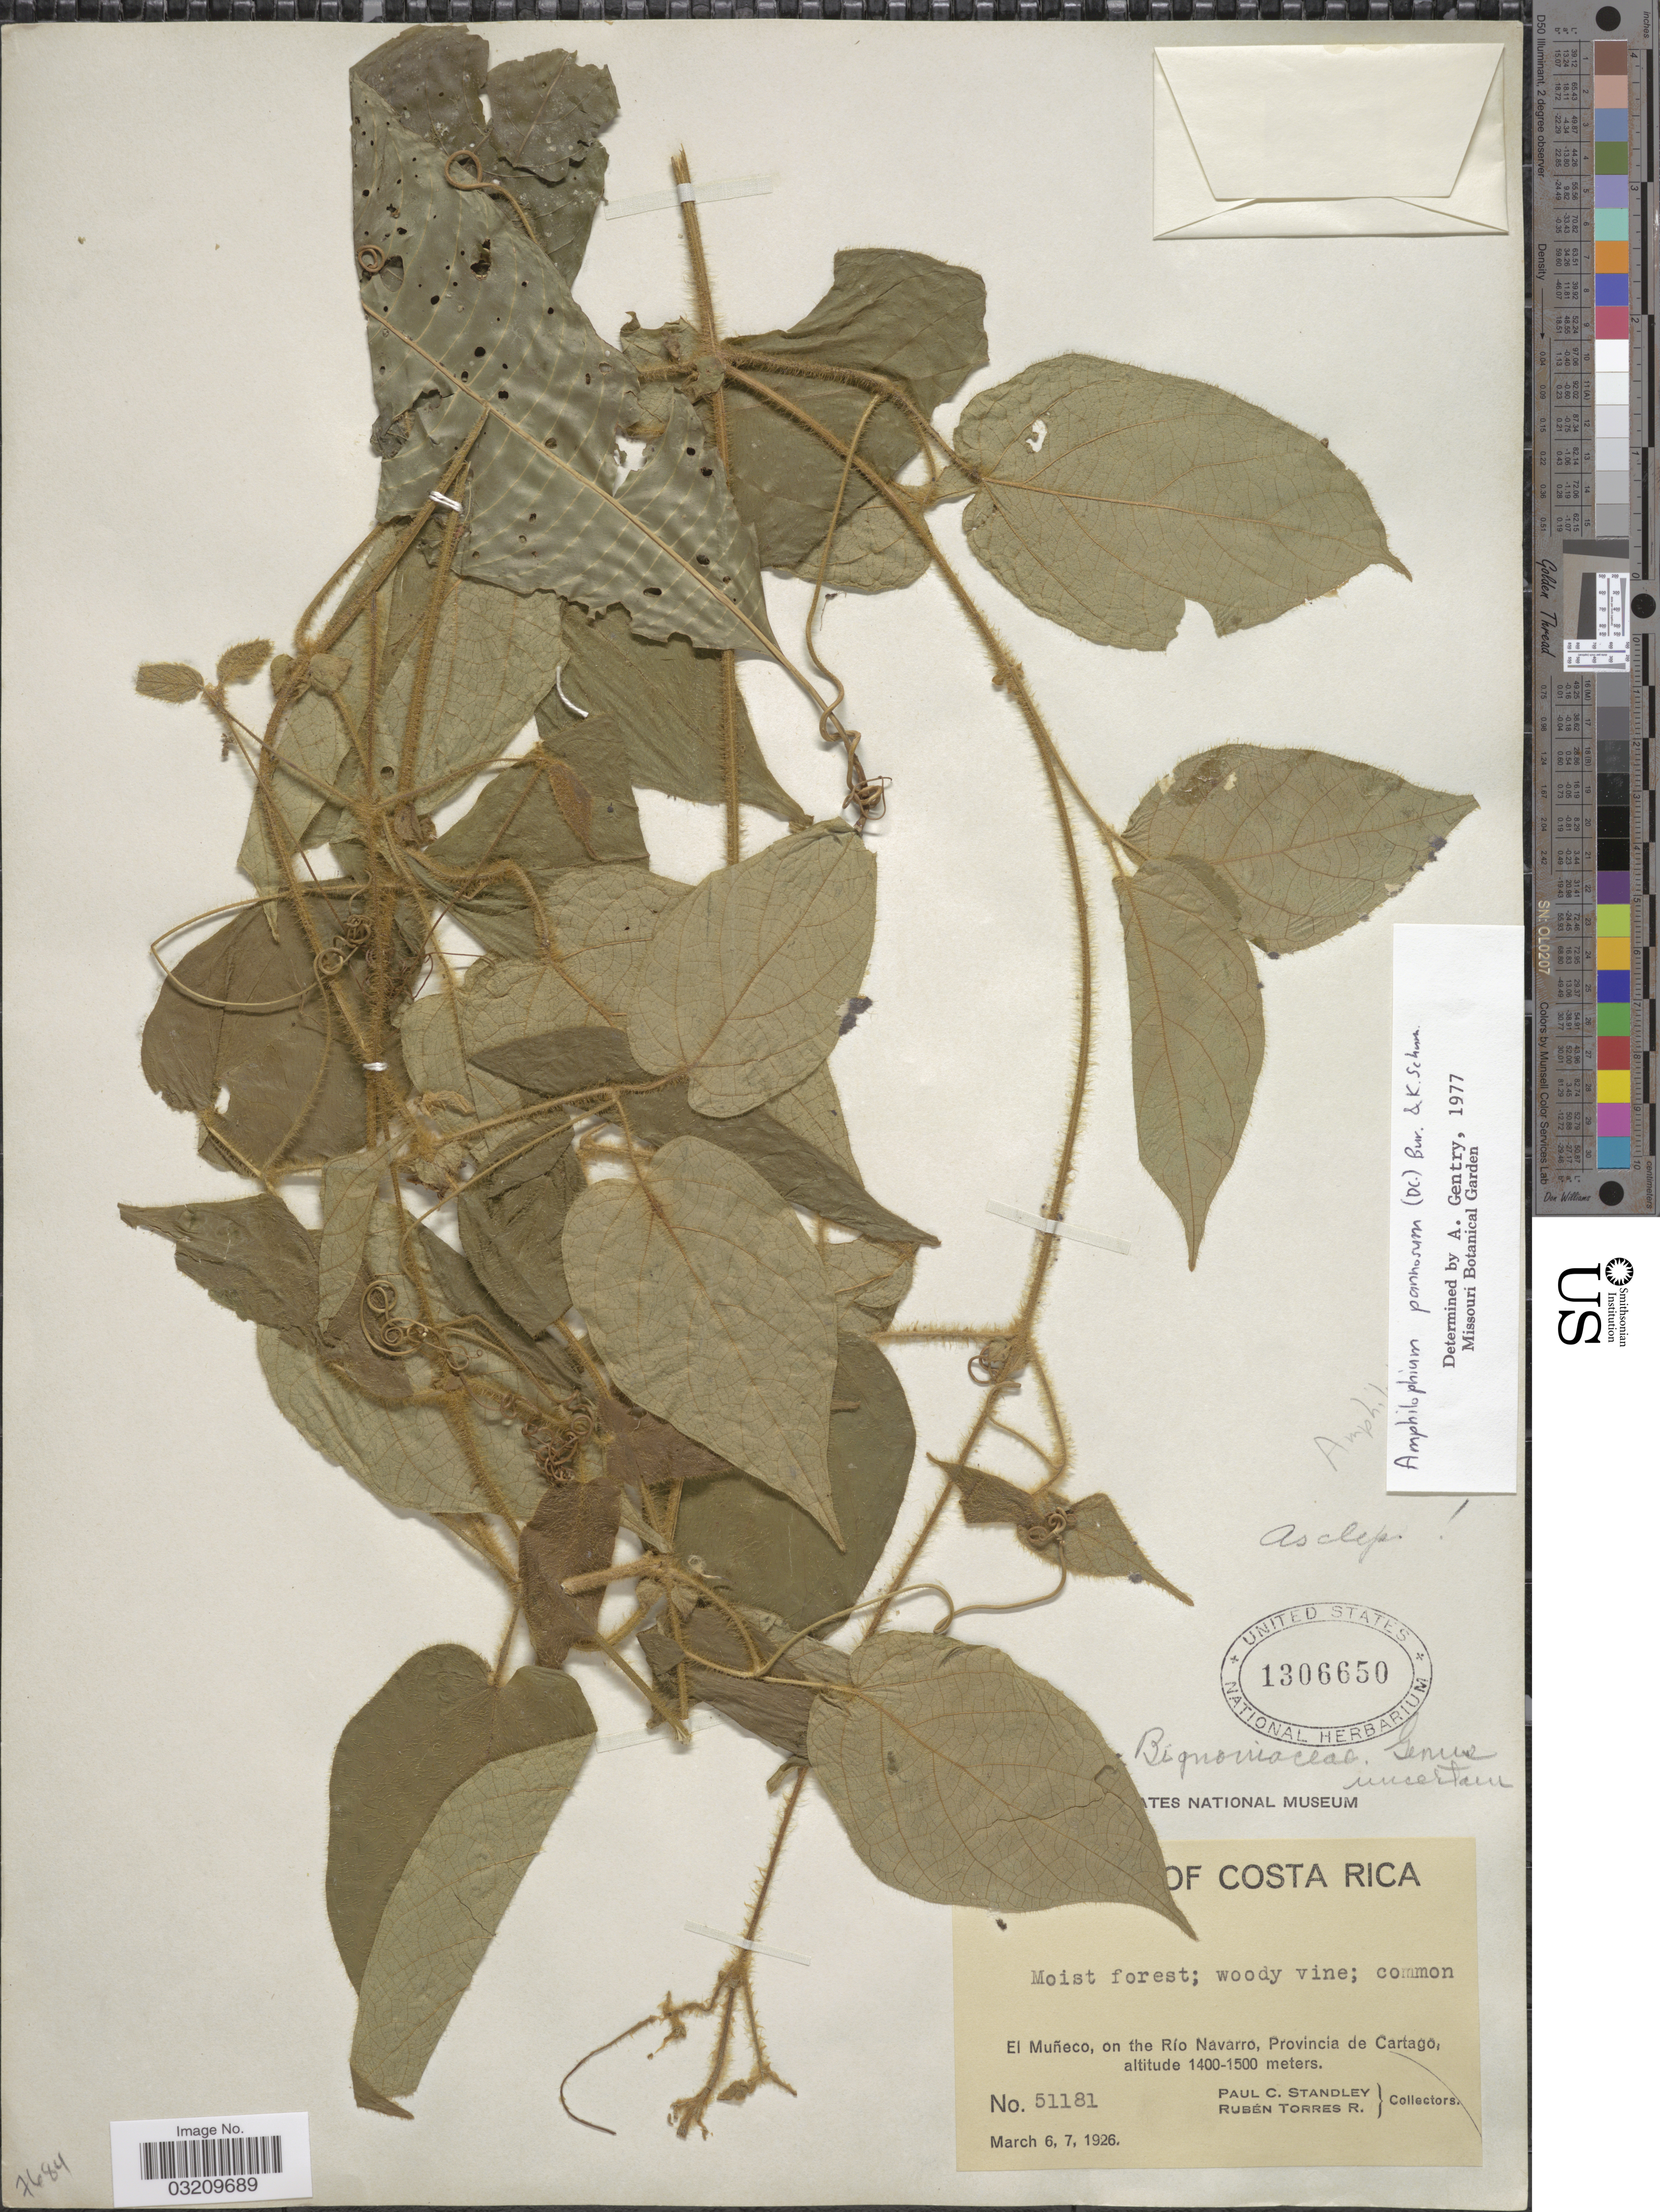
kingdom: Plantae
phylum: Tracheophyta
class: Magnoliopsida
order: Lamiales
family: Bignoniaceae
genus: Amphilophium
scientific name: Amphilophium pannosum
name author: (DC.) Bureau & K. Schum.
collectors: P. C. Standley & R. Torres R.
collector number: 51181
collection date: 1926-03-06/1926-03-07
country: Costa Rica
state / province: Cartago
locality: El Muñeco, on the Río Navarro.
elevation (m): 1400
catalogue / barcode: US 1306650